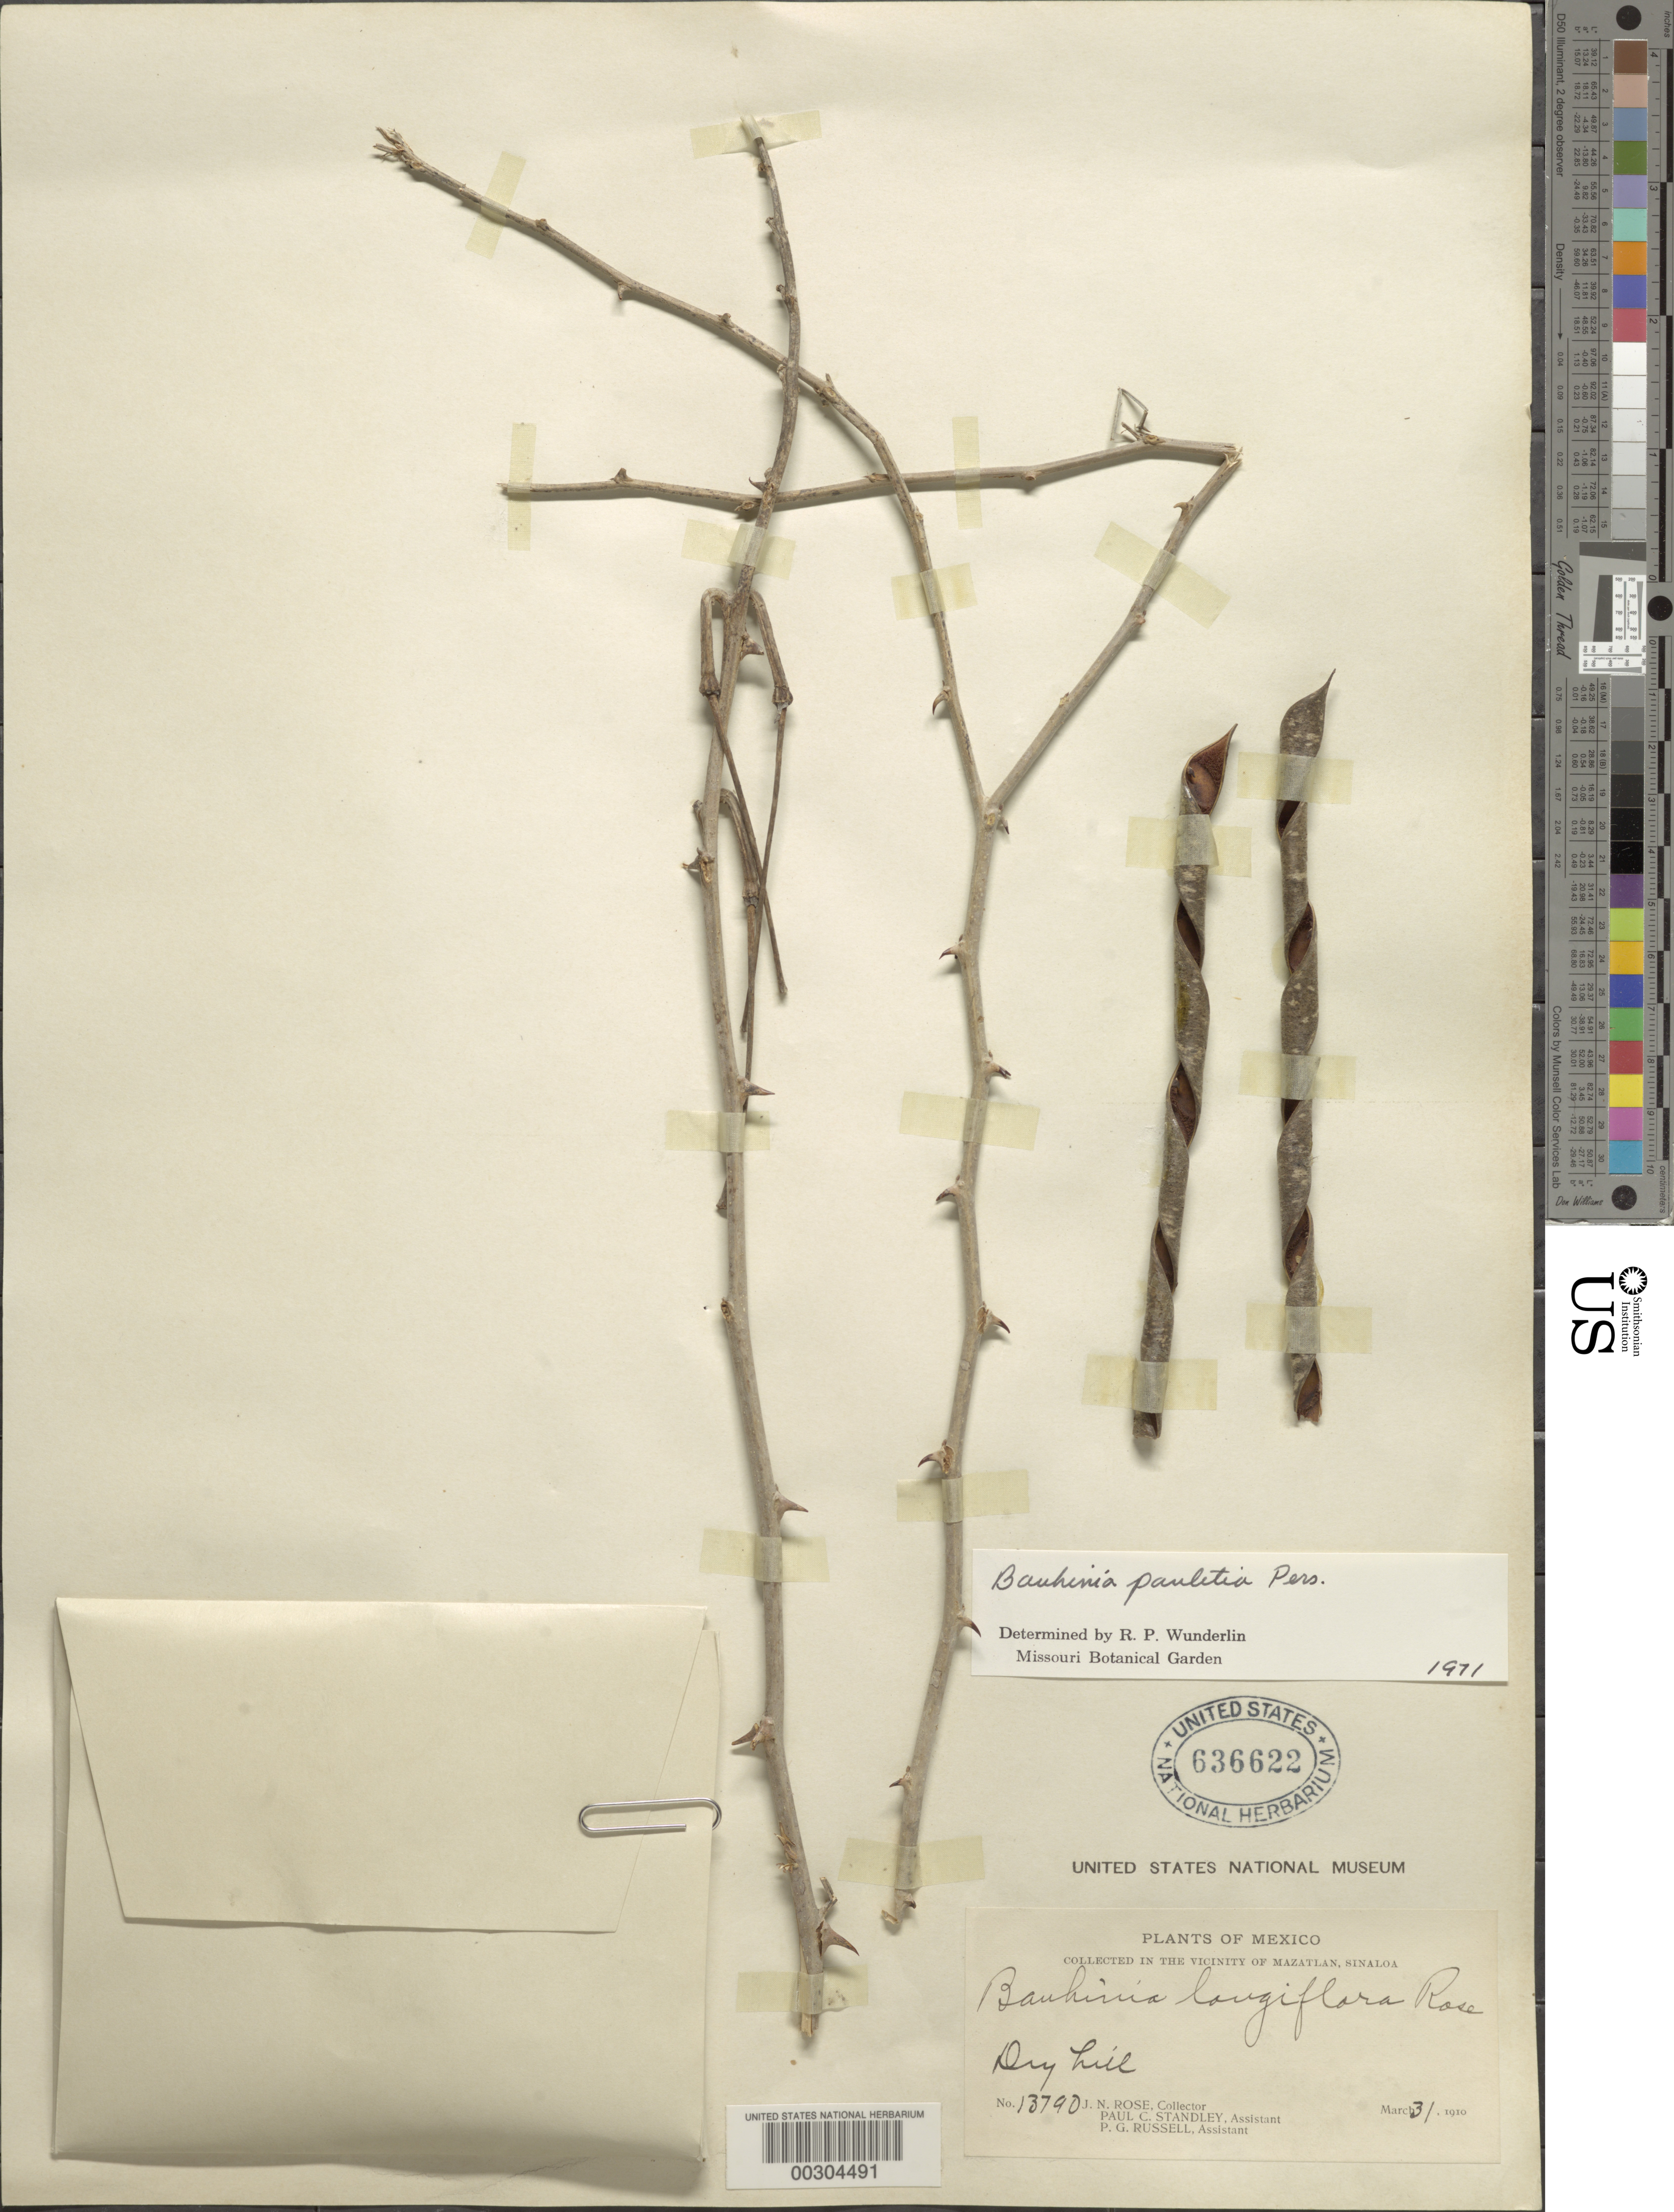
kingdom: Plantae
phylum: Tracheophyta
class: Magnoliopsida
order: Fabales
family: Fabaceae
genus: Bauhinia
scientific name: Bauhinia pauletia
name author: Pers.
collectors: J. N. Rose, P. C. Standley & P. G. Russell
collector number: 13790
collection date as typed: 31 Mar 1910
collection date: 1910-03-31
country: Mexico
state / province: Sinaloa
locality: Vicinity of Mazatlan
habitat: Dry hill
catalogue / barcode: US 636622